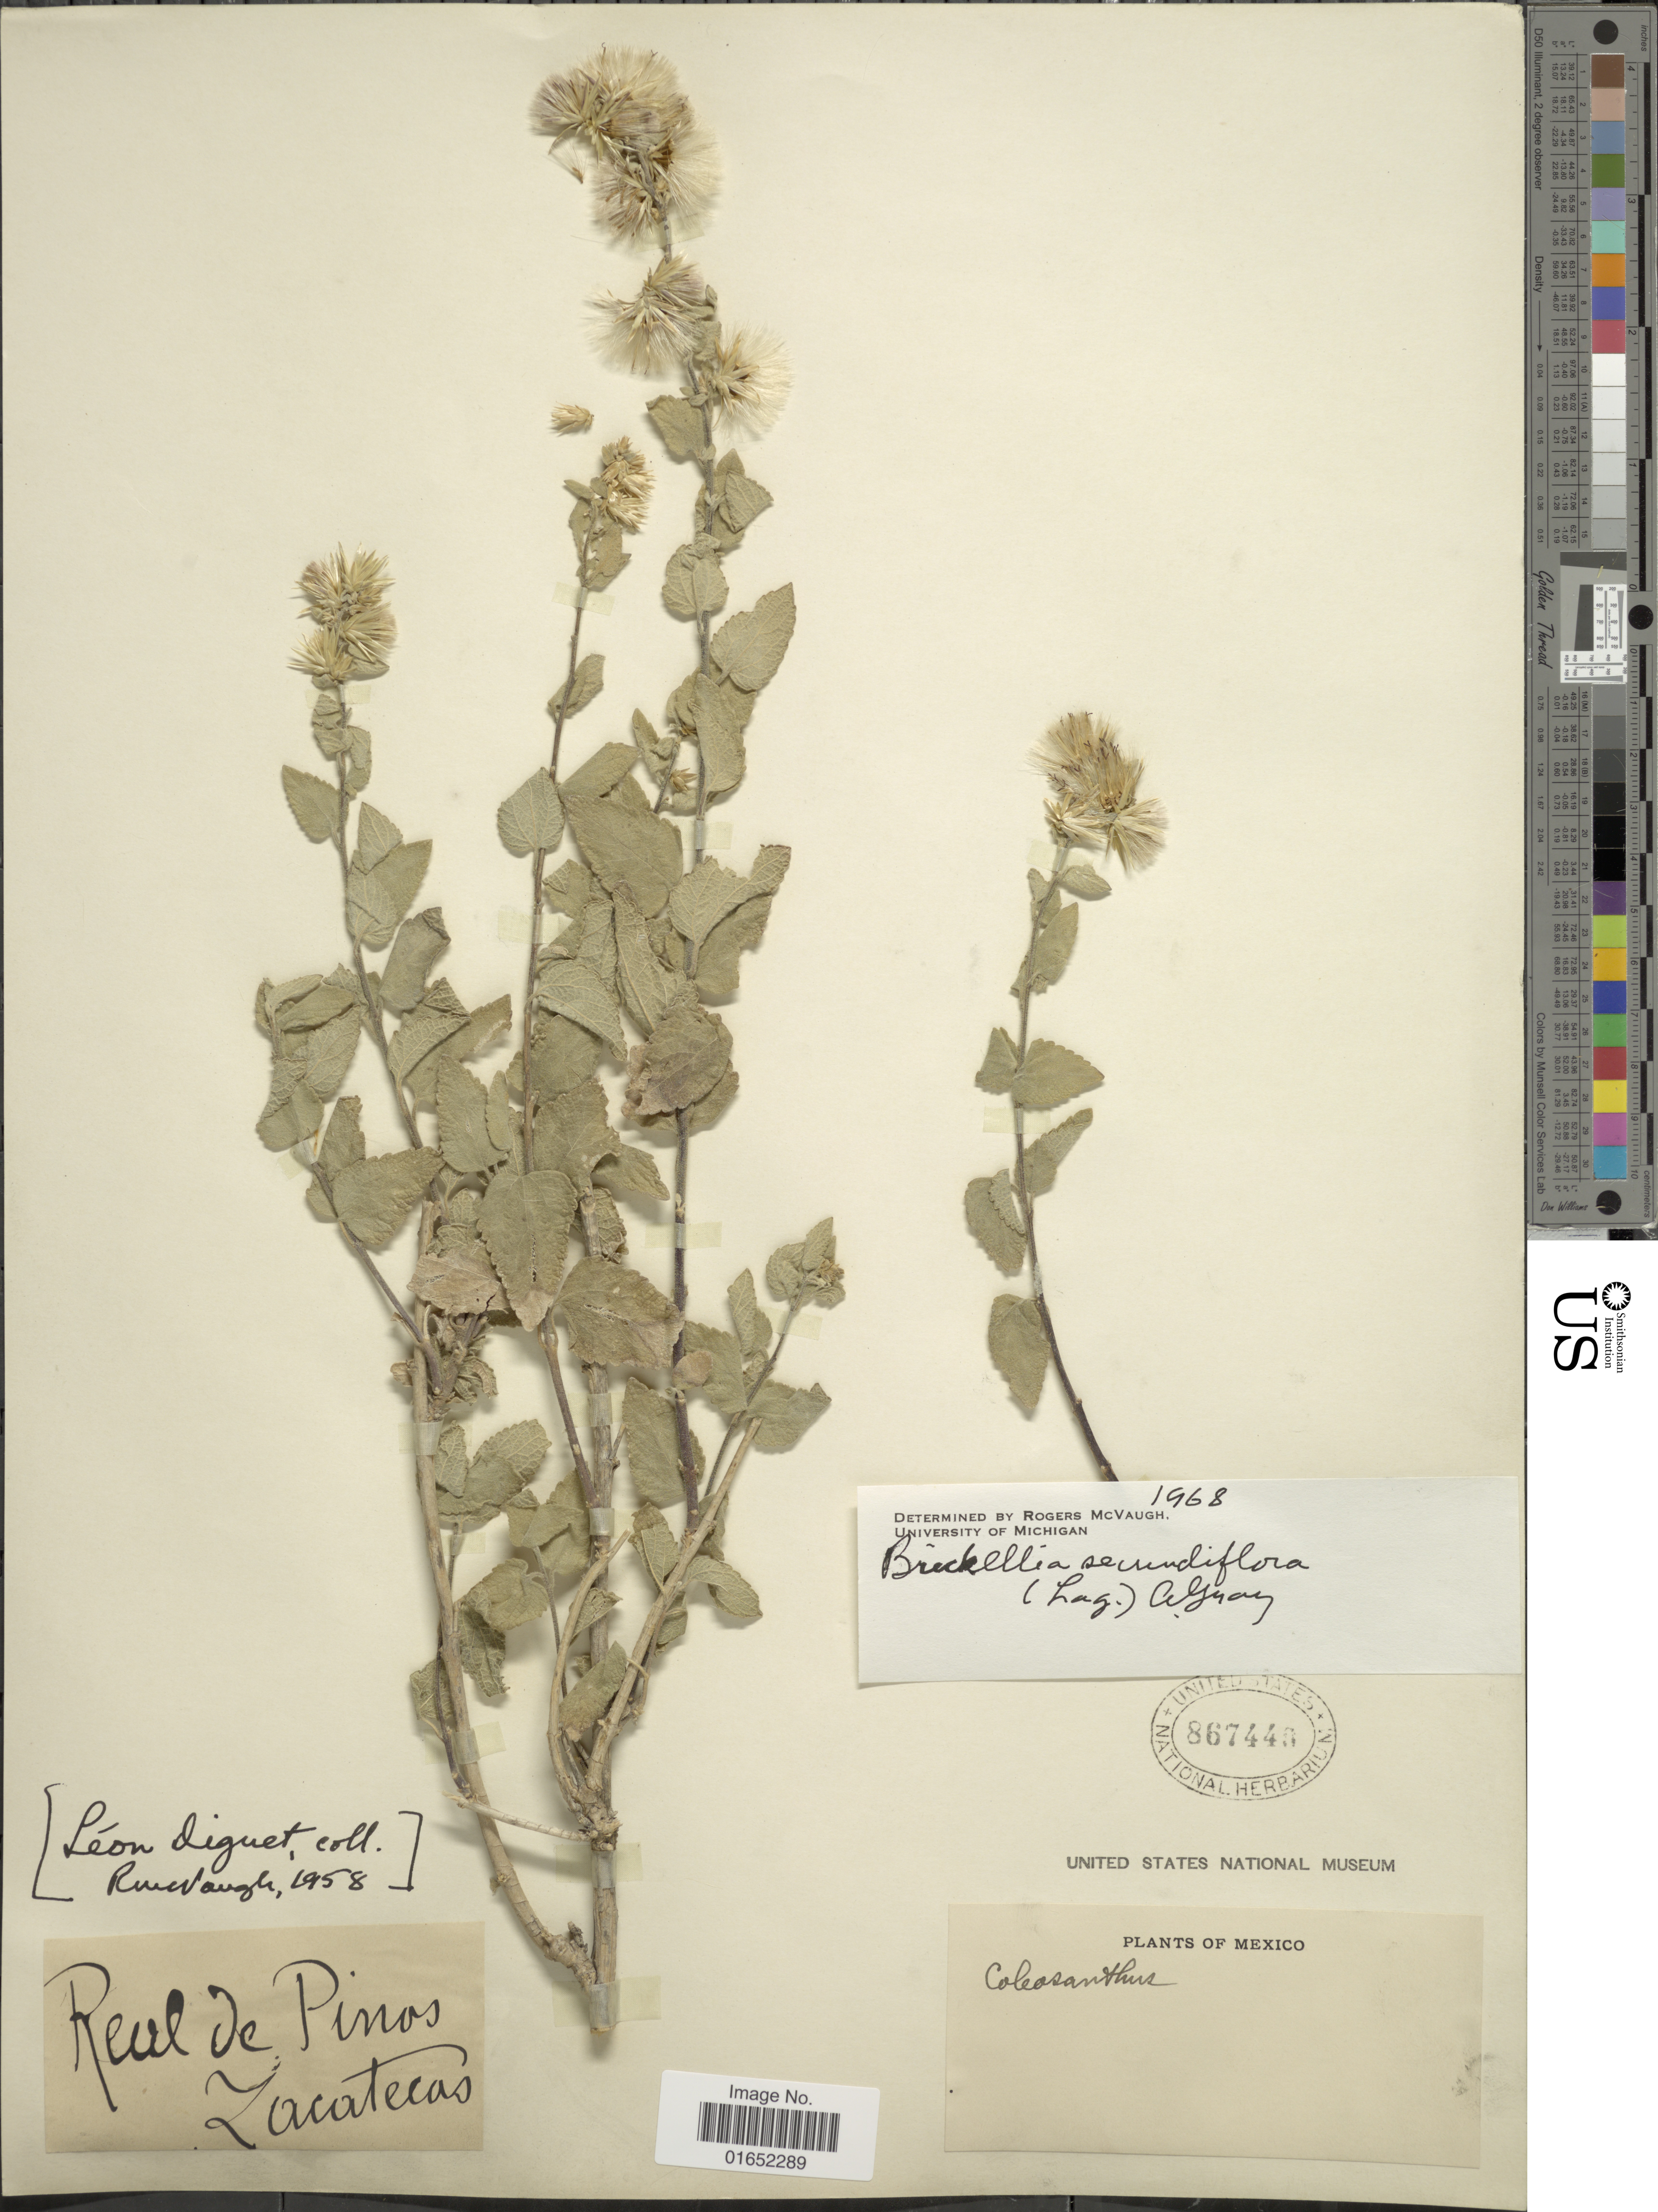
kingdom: Plantae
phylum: Tracheophyta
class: Magnoliopsida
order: Asterales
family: Asteraceae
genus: Brickellia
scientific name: Brickellia secundiflora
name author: (Lag.) A. Gray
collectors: L. Diguet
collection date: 1958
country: Mexico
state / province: Zacatecas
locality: Reul de Pinos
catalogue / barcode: US 867446